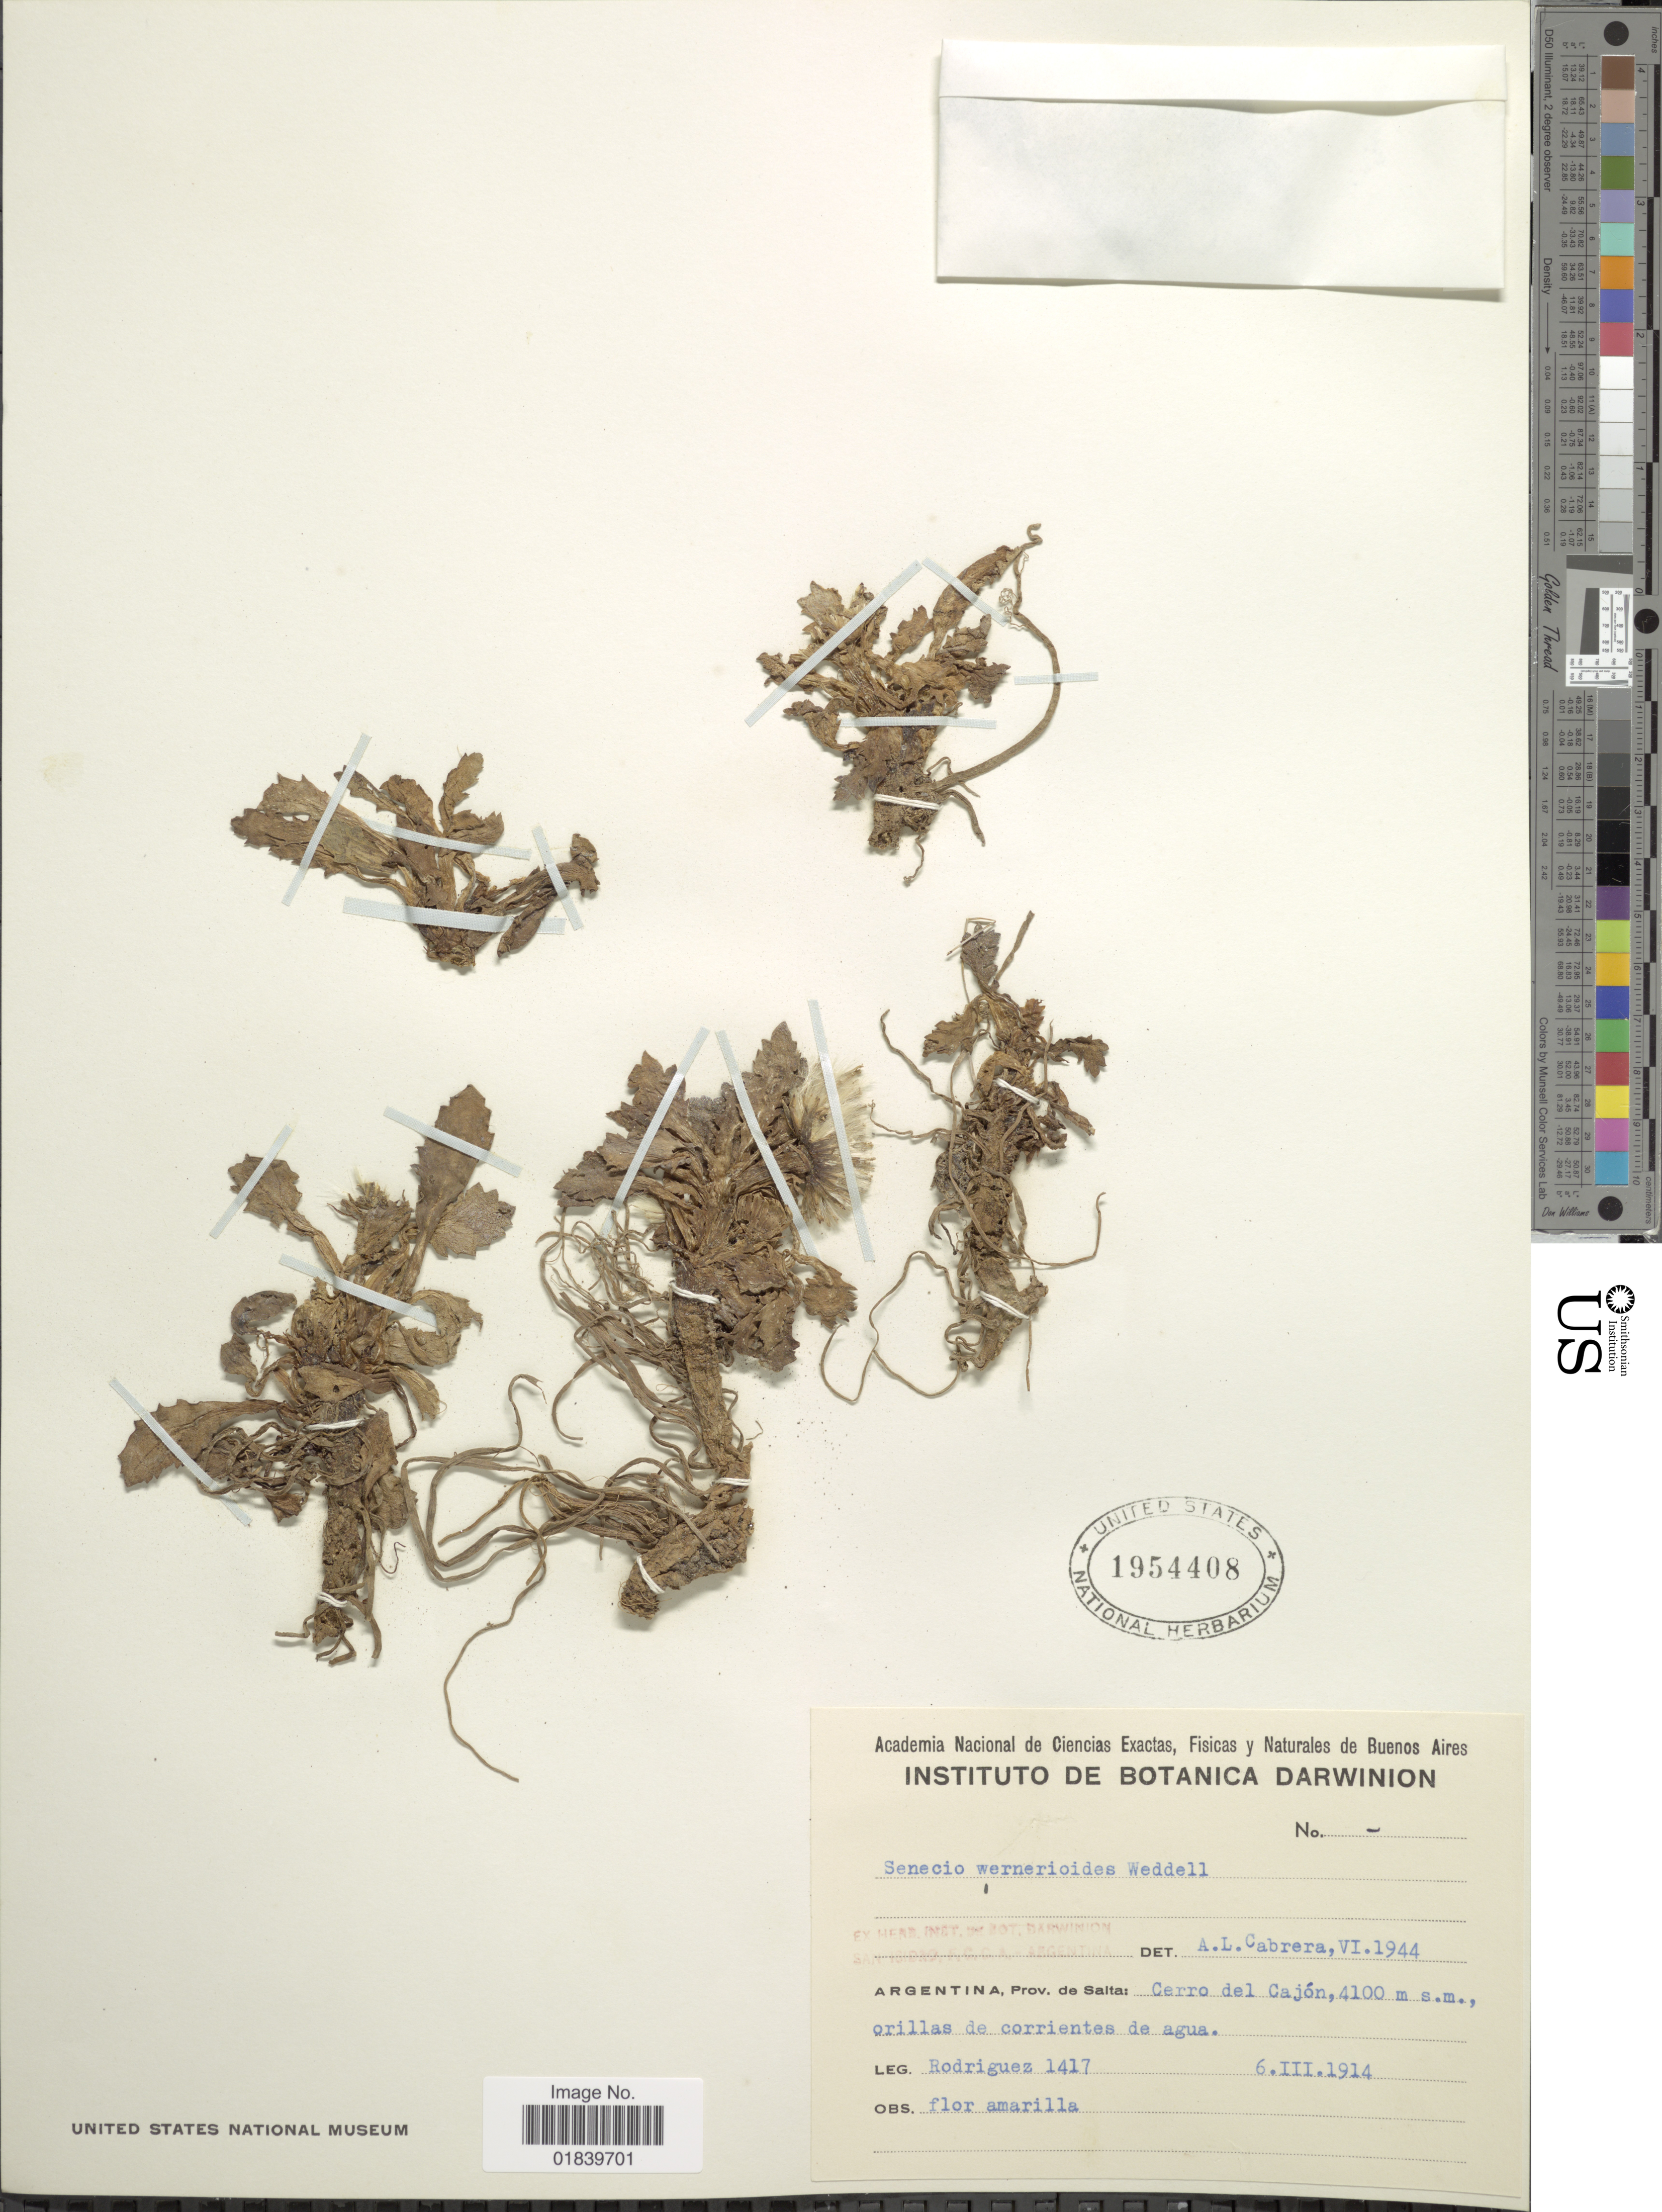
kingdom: Plantae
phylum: Tracheophyta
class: Magnoliopsida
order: Asterales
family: Asteraceae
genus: Senecio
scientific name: Senecio wernerioides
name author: Wedd.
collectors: Rodriguez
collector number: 1417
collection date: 1914-03-06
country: Argentina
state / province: Salta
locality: Argentina, Prov. de Salta: Cerro del Cajon, orillas de corrientes de agua.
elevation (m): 4100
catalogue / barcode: US 1954408